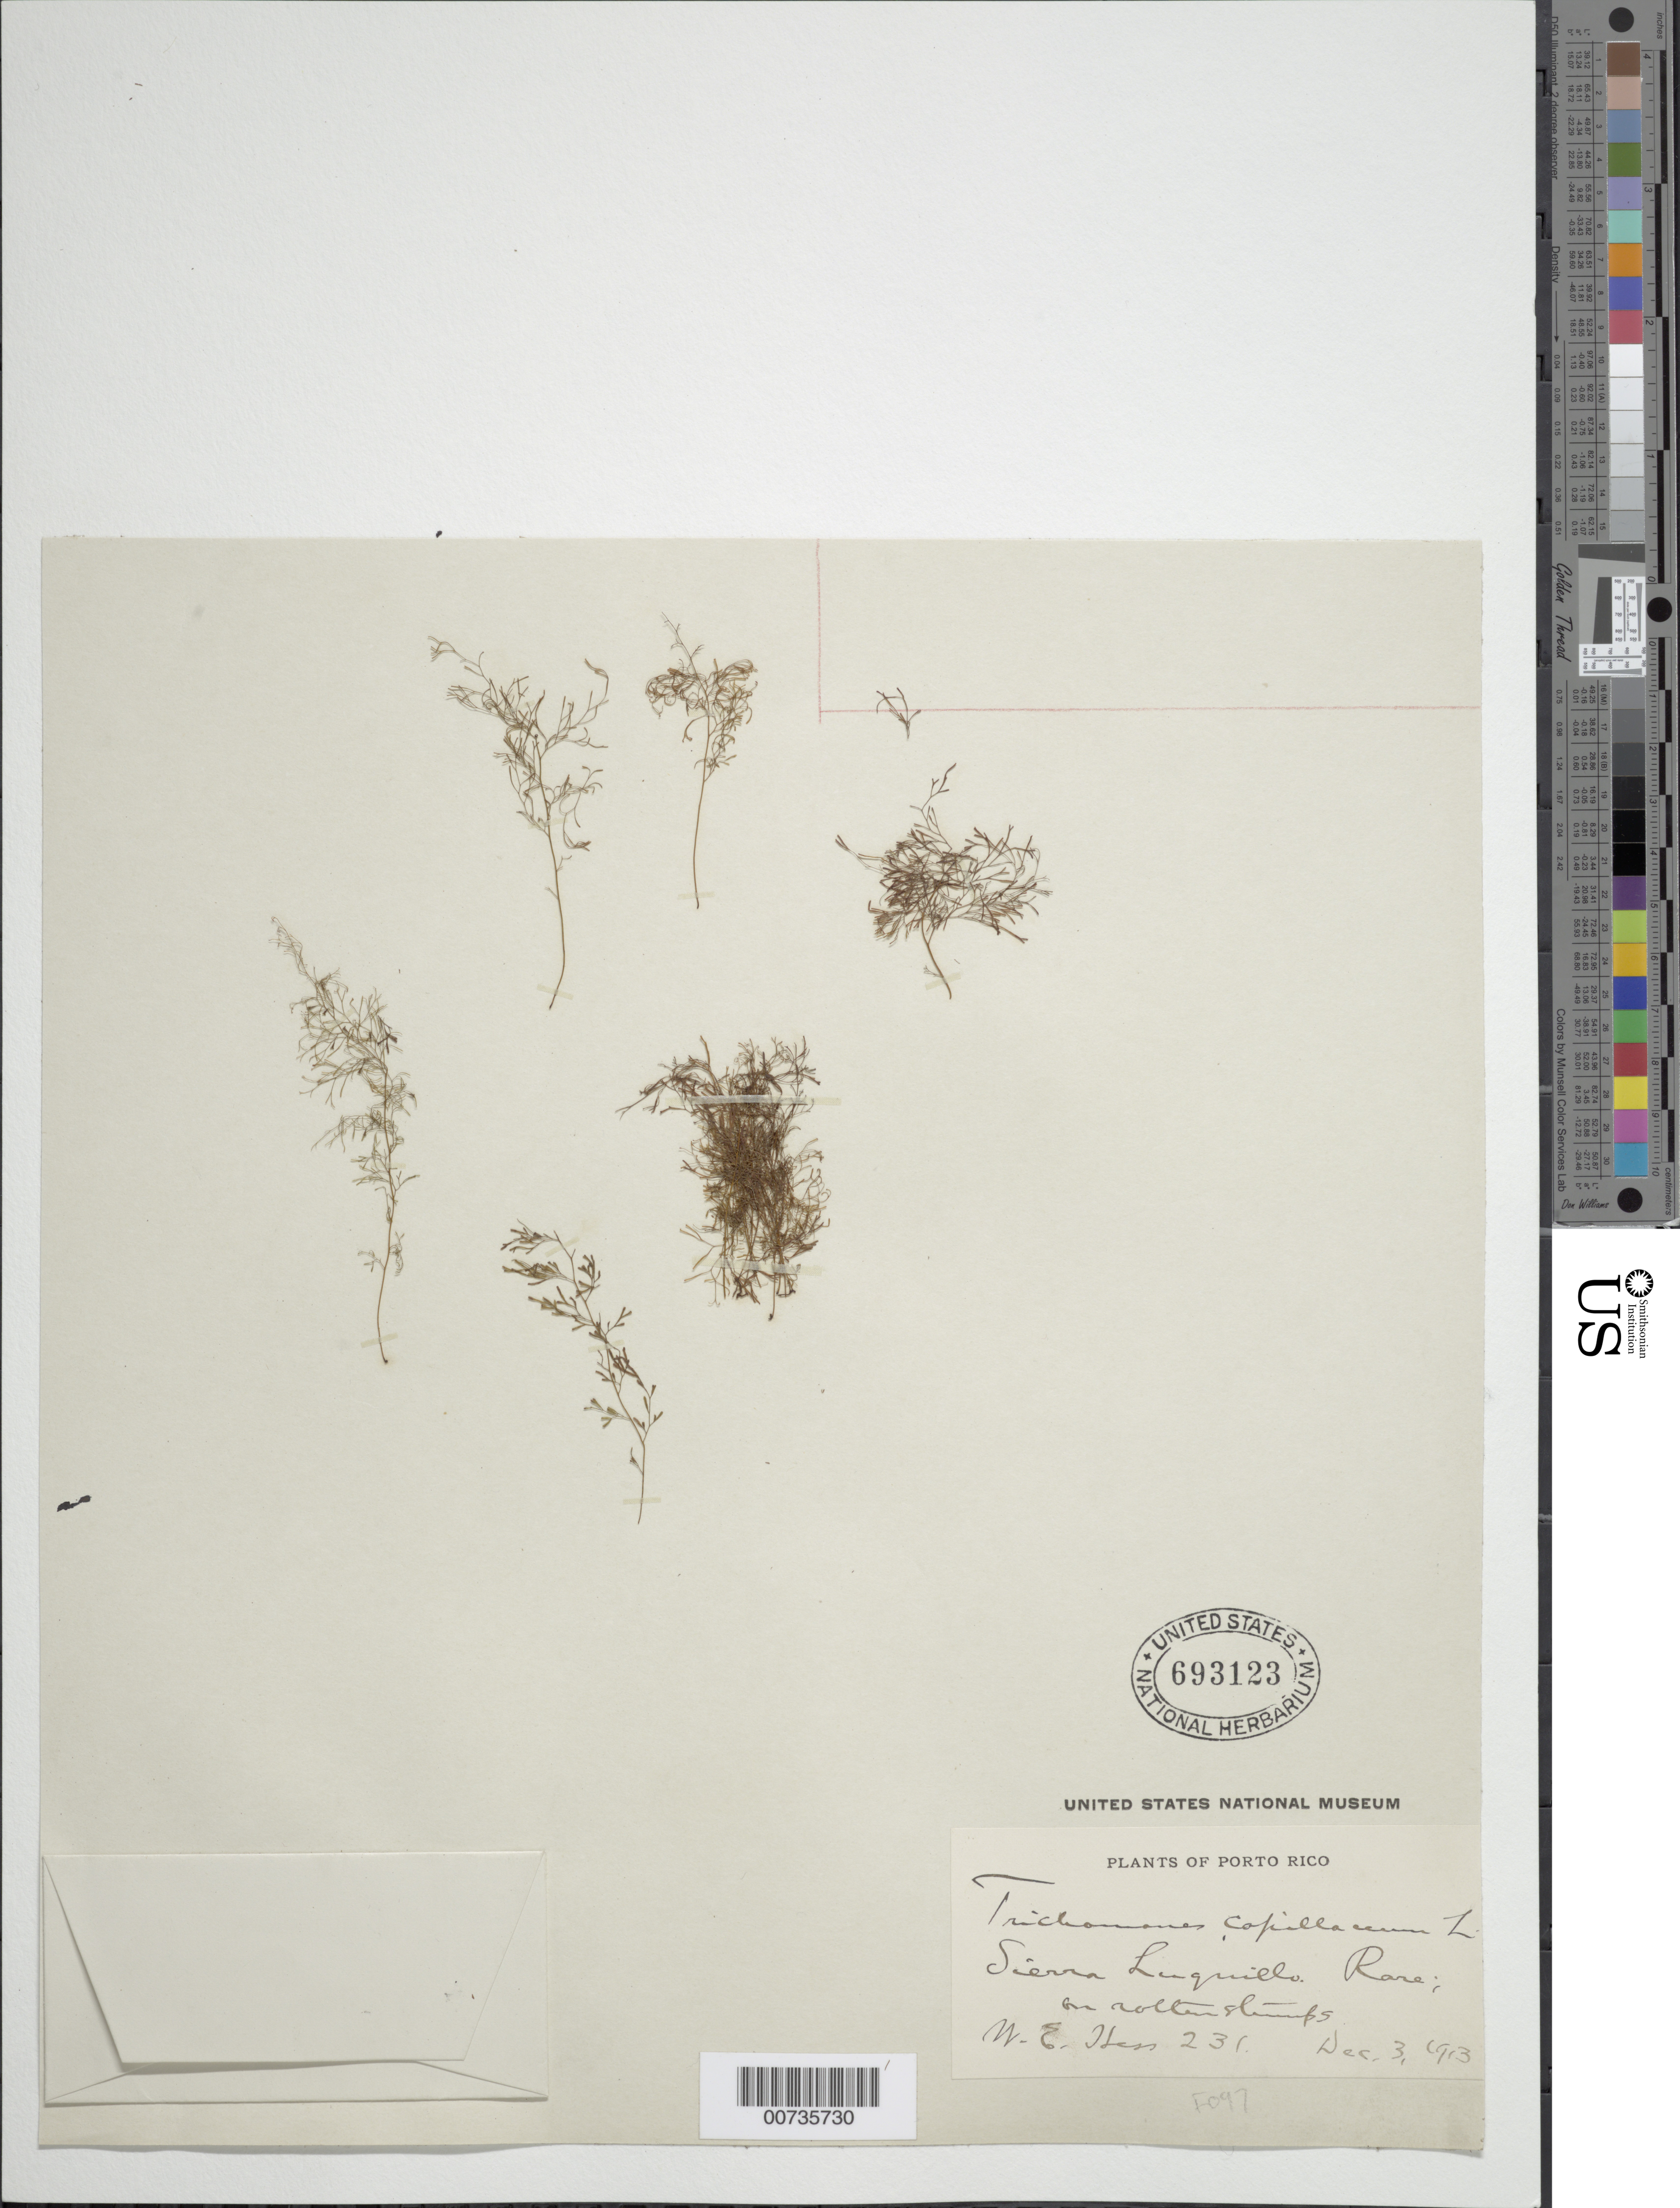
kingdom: Plantae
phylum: Tracheophyta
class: Polypodiopsida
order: Hymenophyllales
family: Hymenophyllaceae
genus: Polyphlebium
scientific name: Polyphlebium capillaceum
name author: (L.) Ebihara & Dubuisson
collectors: W. Hess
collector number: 231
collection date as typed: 03 Dec 1913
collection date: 1913-12-03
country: Puerto Rico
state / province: Luquillo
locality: Sierra Luquillo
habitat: On rotten stumps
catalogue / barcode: US 693123